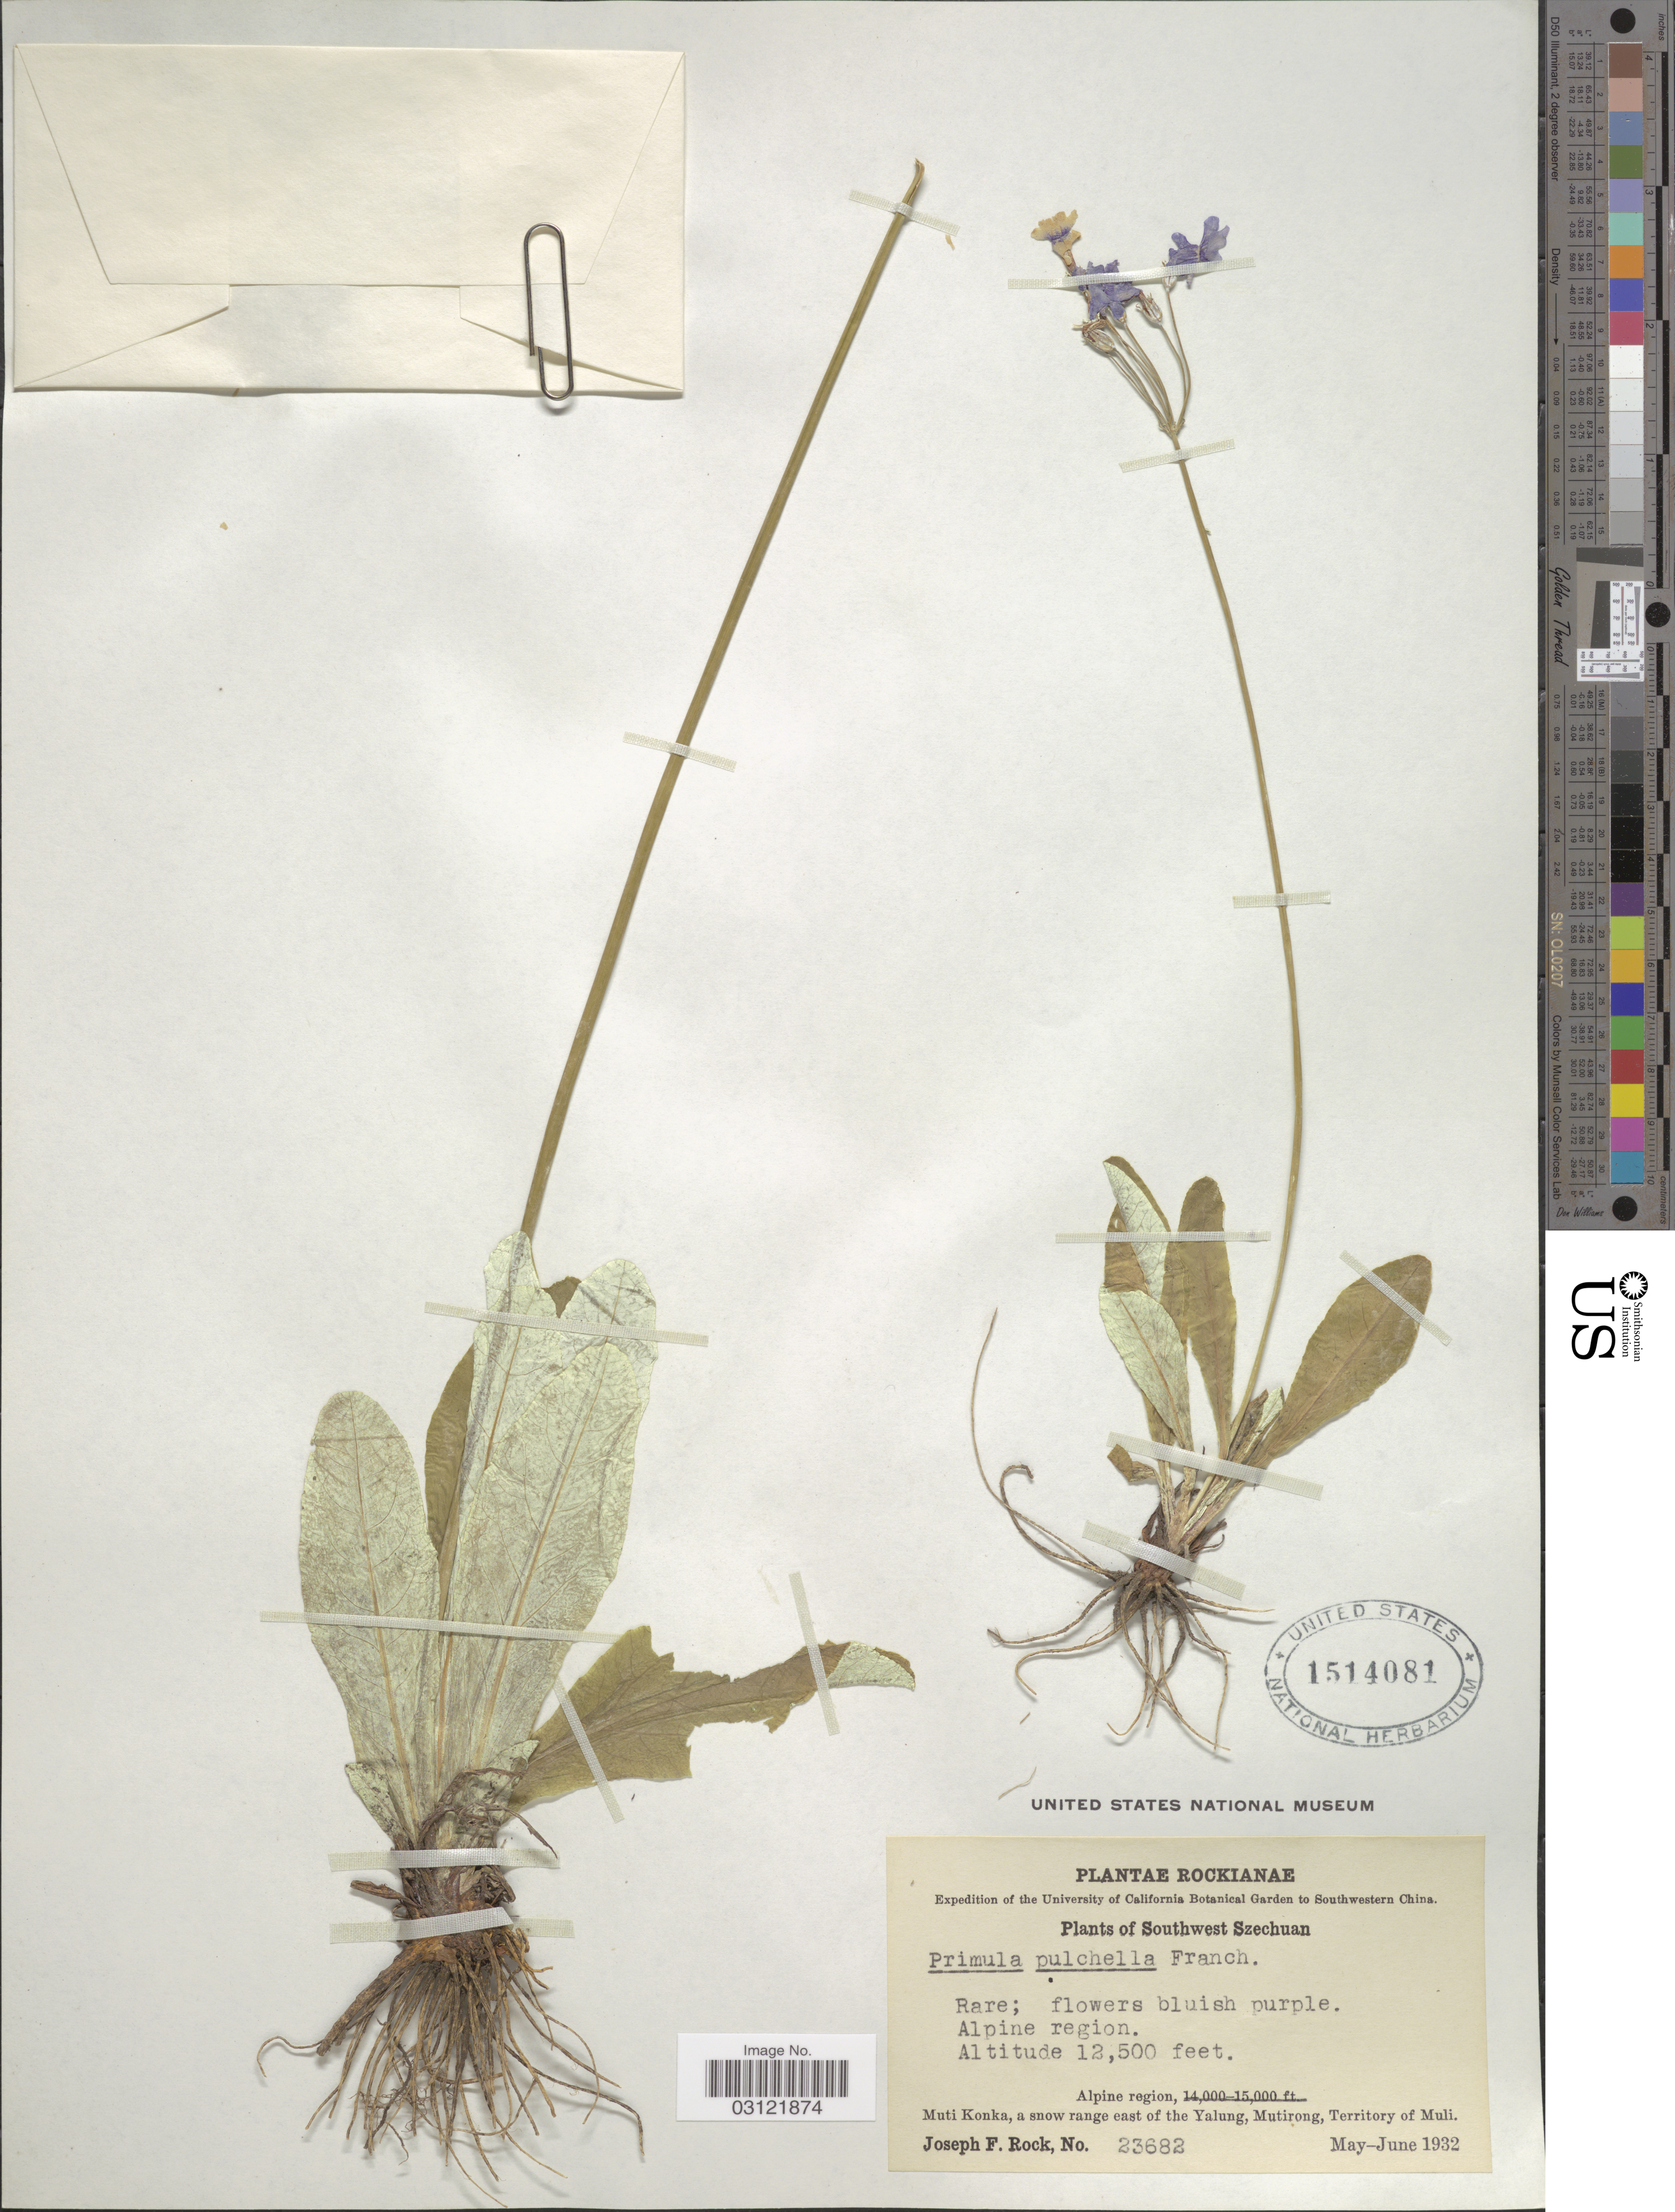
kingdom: Plantae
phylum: Tracheophyta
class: Magnoliopsida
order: Ericales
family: Primulaceae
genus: Primula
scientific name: Primula pulchella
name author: Franch.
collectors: J. F. Rock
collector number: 23682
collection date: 1932-05/1932-06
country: China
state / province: Sichuan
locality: Southwestern China. Southwest Szechuan. Alpine region. Muti Konka, a snow range east of the Yalung, Mutirong, Territory of Muli.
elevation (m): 3810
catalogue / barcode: US 1514081